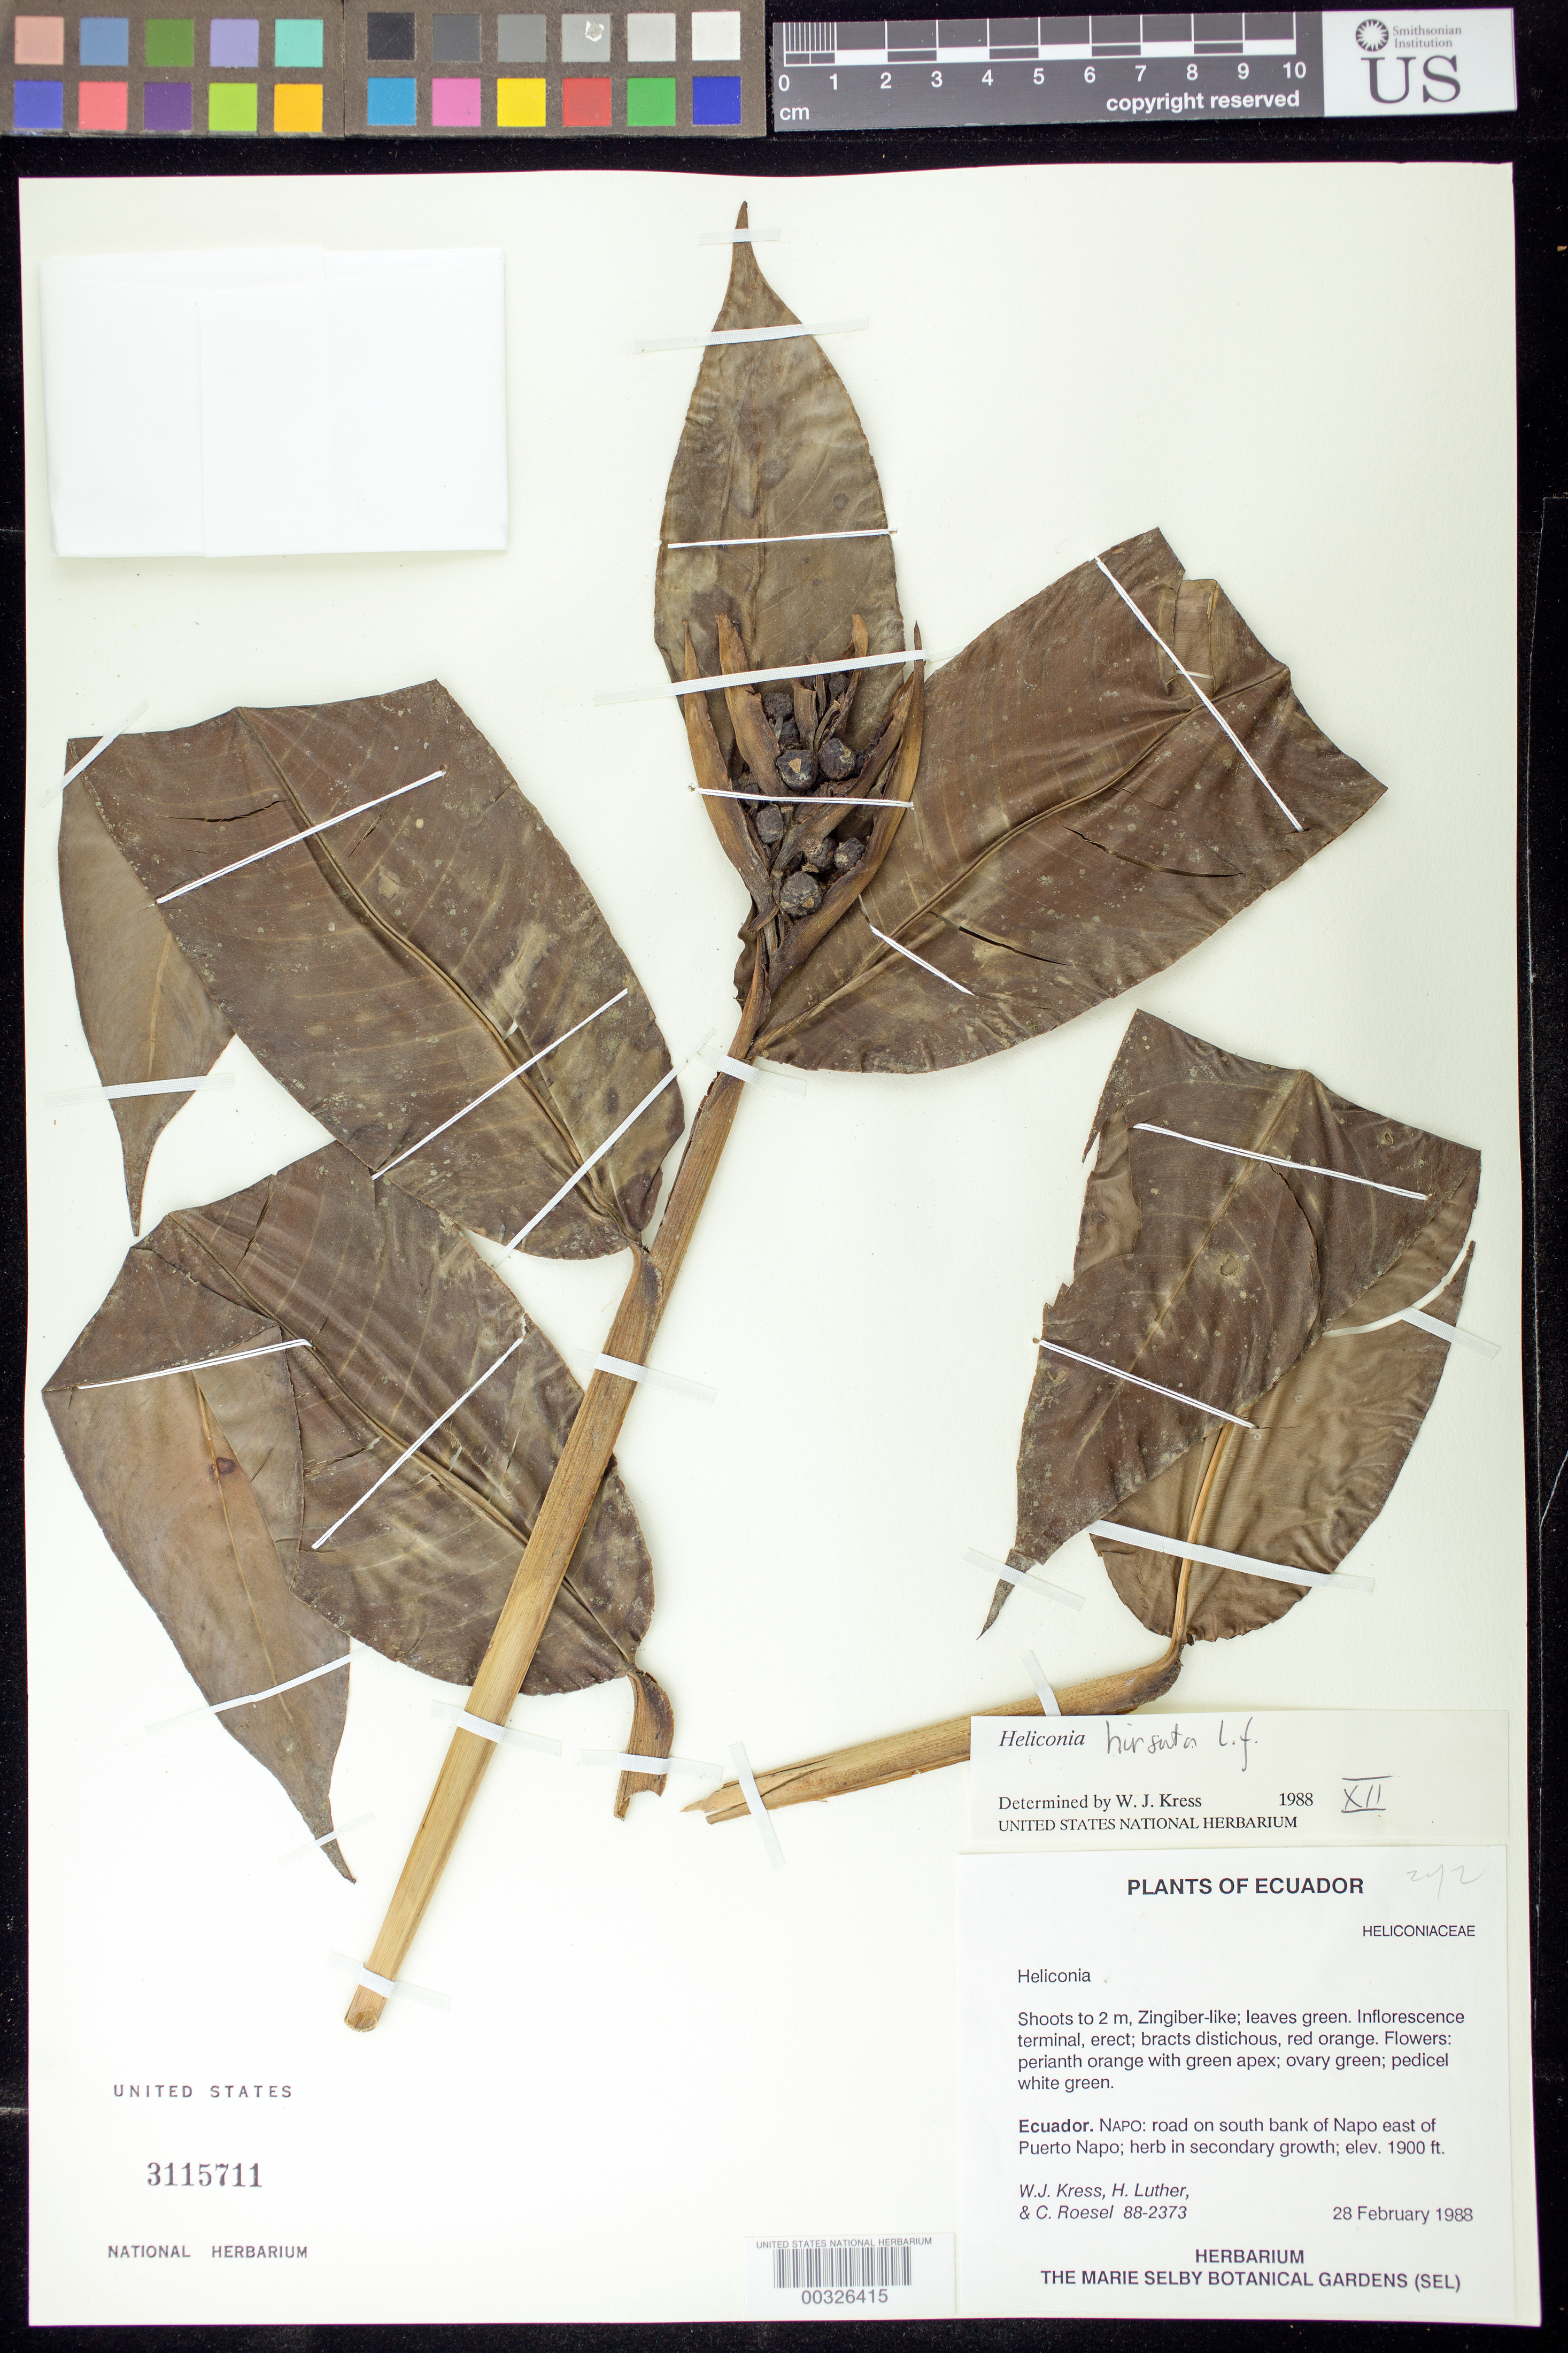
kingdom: Plantae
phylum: Tracheophyta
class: Liliopsida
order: Zingiberales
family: Heliconiaceae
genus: Heliconia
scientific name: Heliconia hirsuta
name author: L. f.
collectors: W. J. Kress, Harry E. Luther & C. S. Roesel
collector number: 88-2373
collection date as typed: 28 Feb 1988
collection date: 1988-02-28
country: Ecuador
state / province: Napo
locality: Road on s bank of Napo E of Puerto Napo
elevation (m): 579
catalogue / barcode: US 3115711